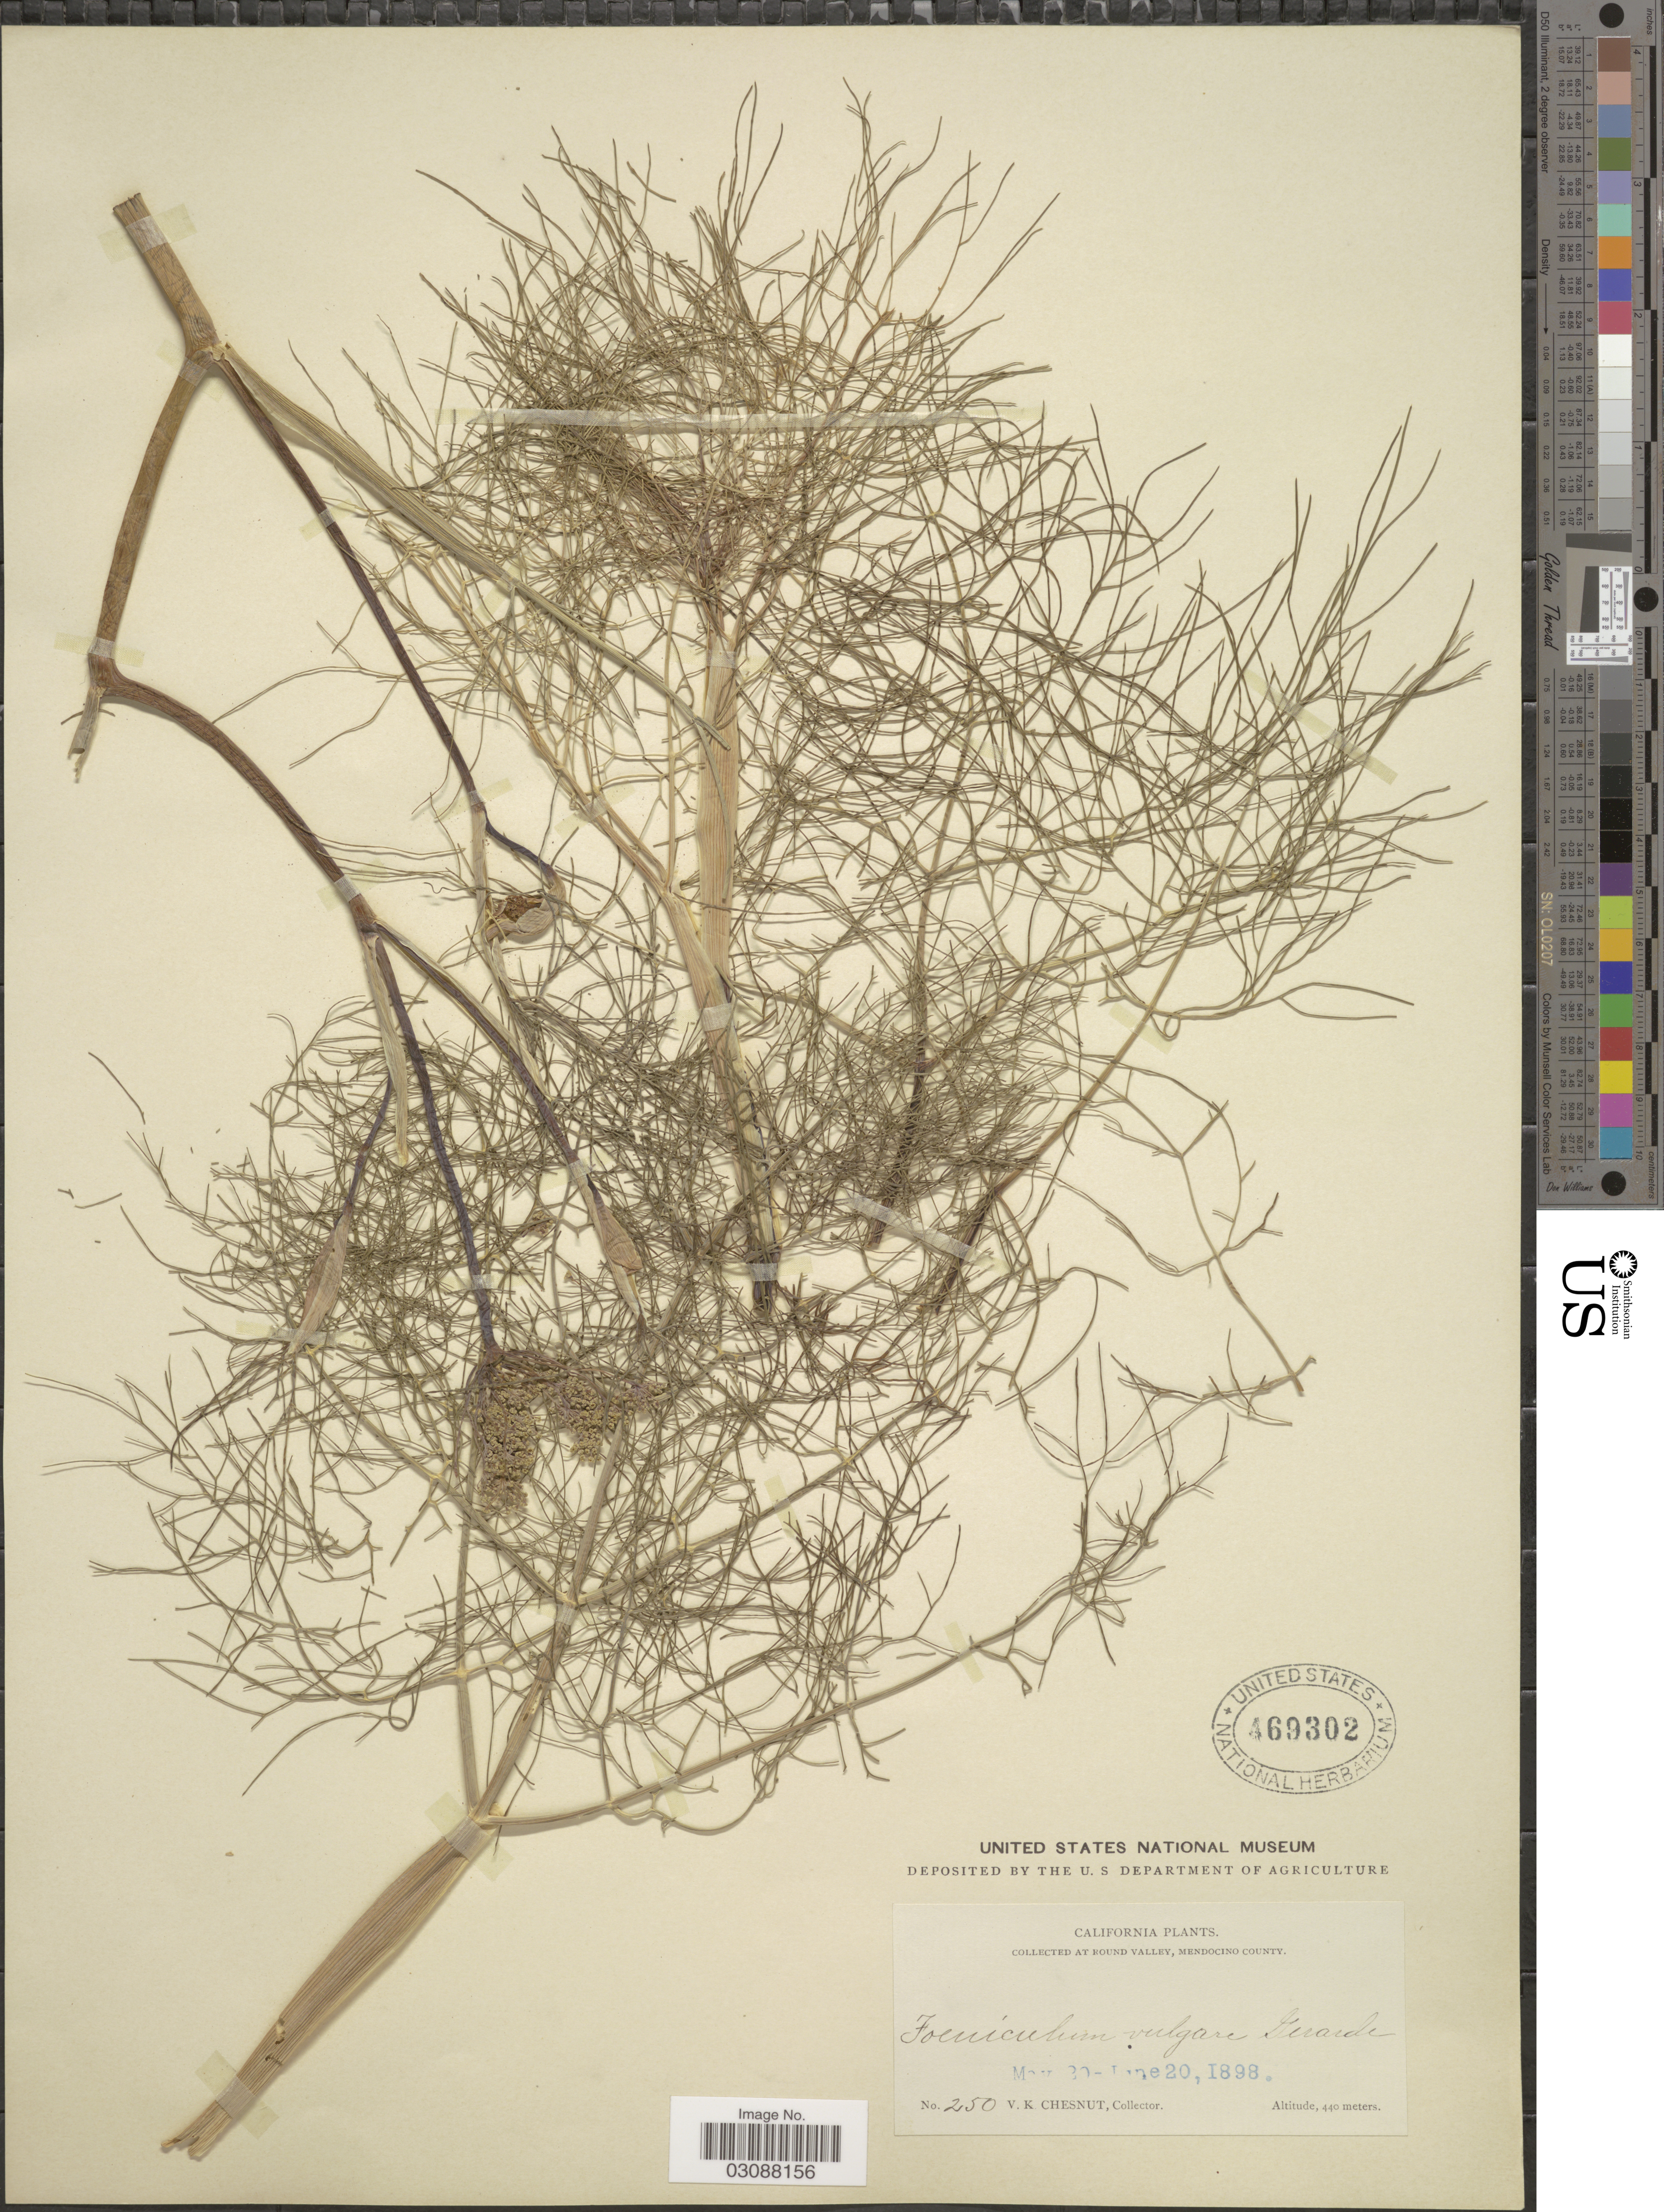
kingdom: Plantae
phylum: Tracheophyta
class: Magnoliopsida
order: Apiales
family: Apiaceae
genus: Foeniculum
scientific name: Foeniculum vulgare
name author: Mill.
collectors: V. Chesnut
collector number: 250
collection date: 1898-05-20/1898-06-20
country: United States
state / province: California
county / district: Mendocino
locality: At Round Valley, Mendocino County.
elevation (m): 440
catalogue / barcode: US 469302